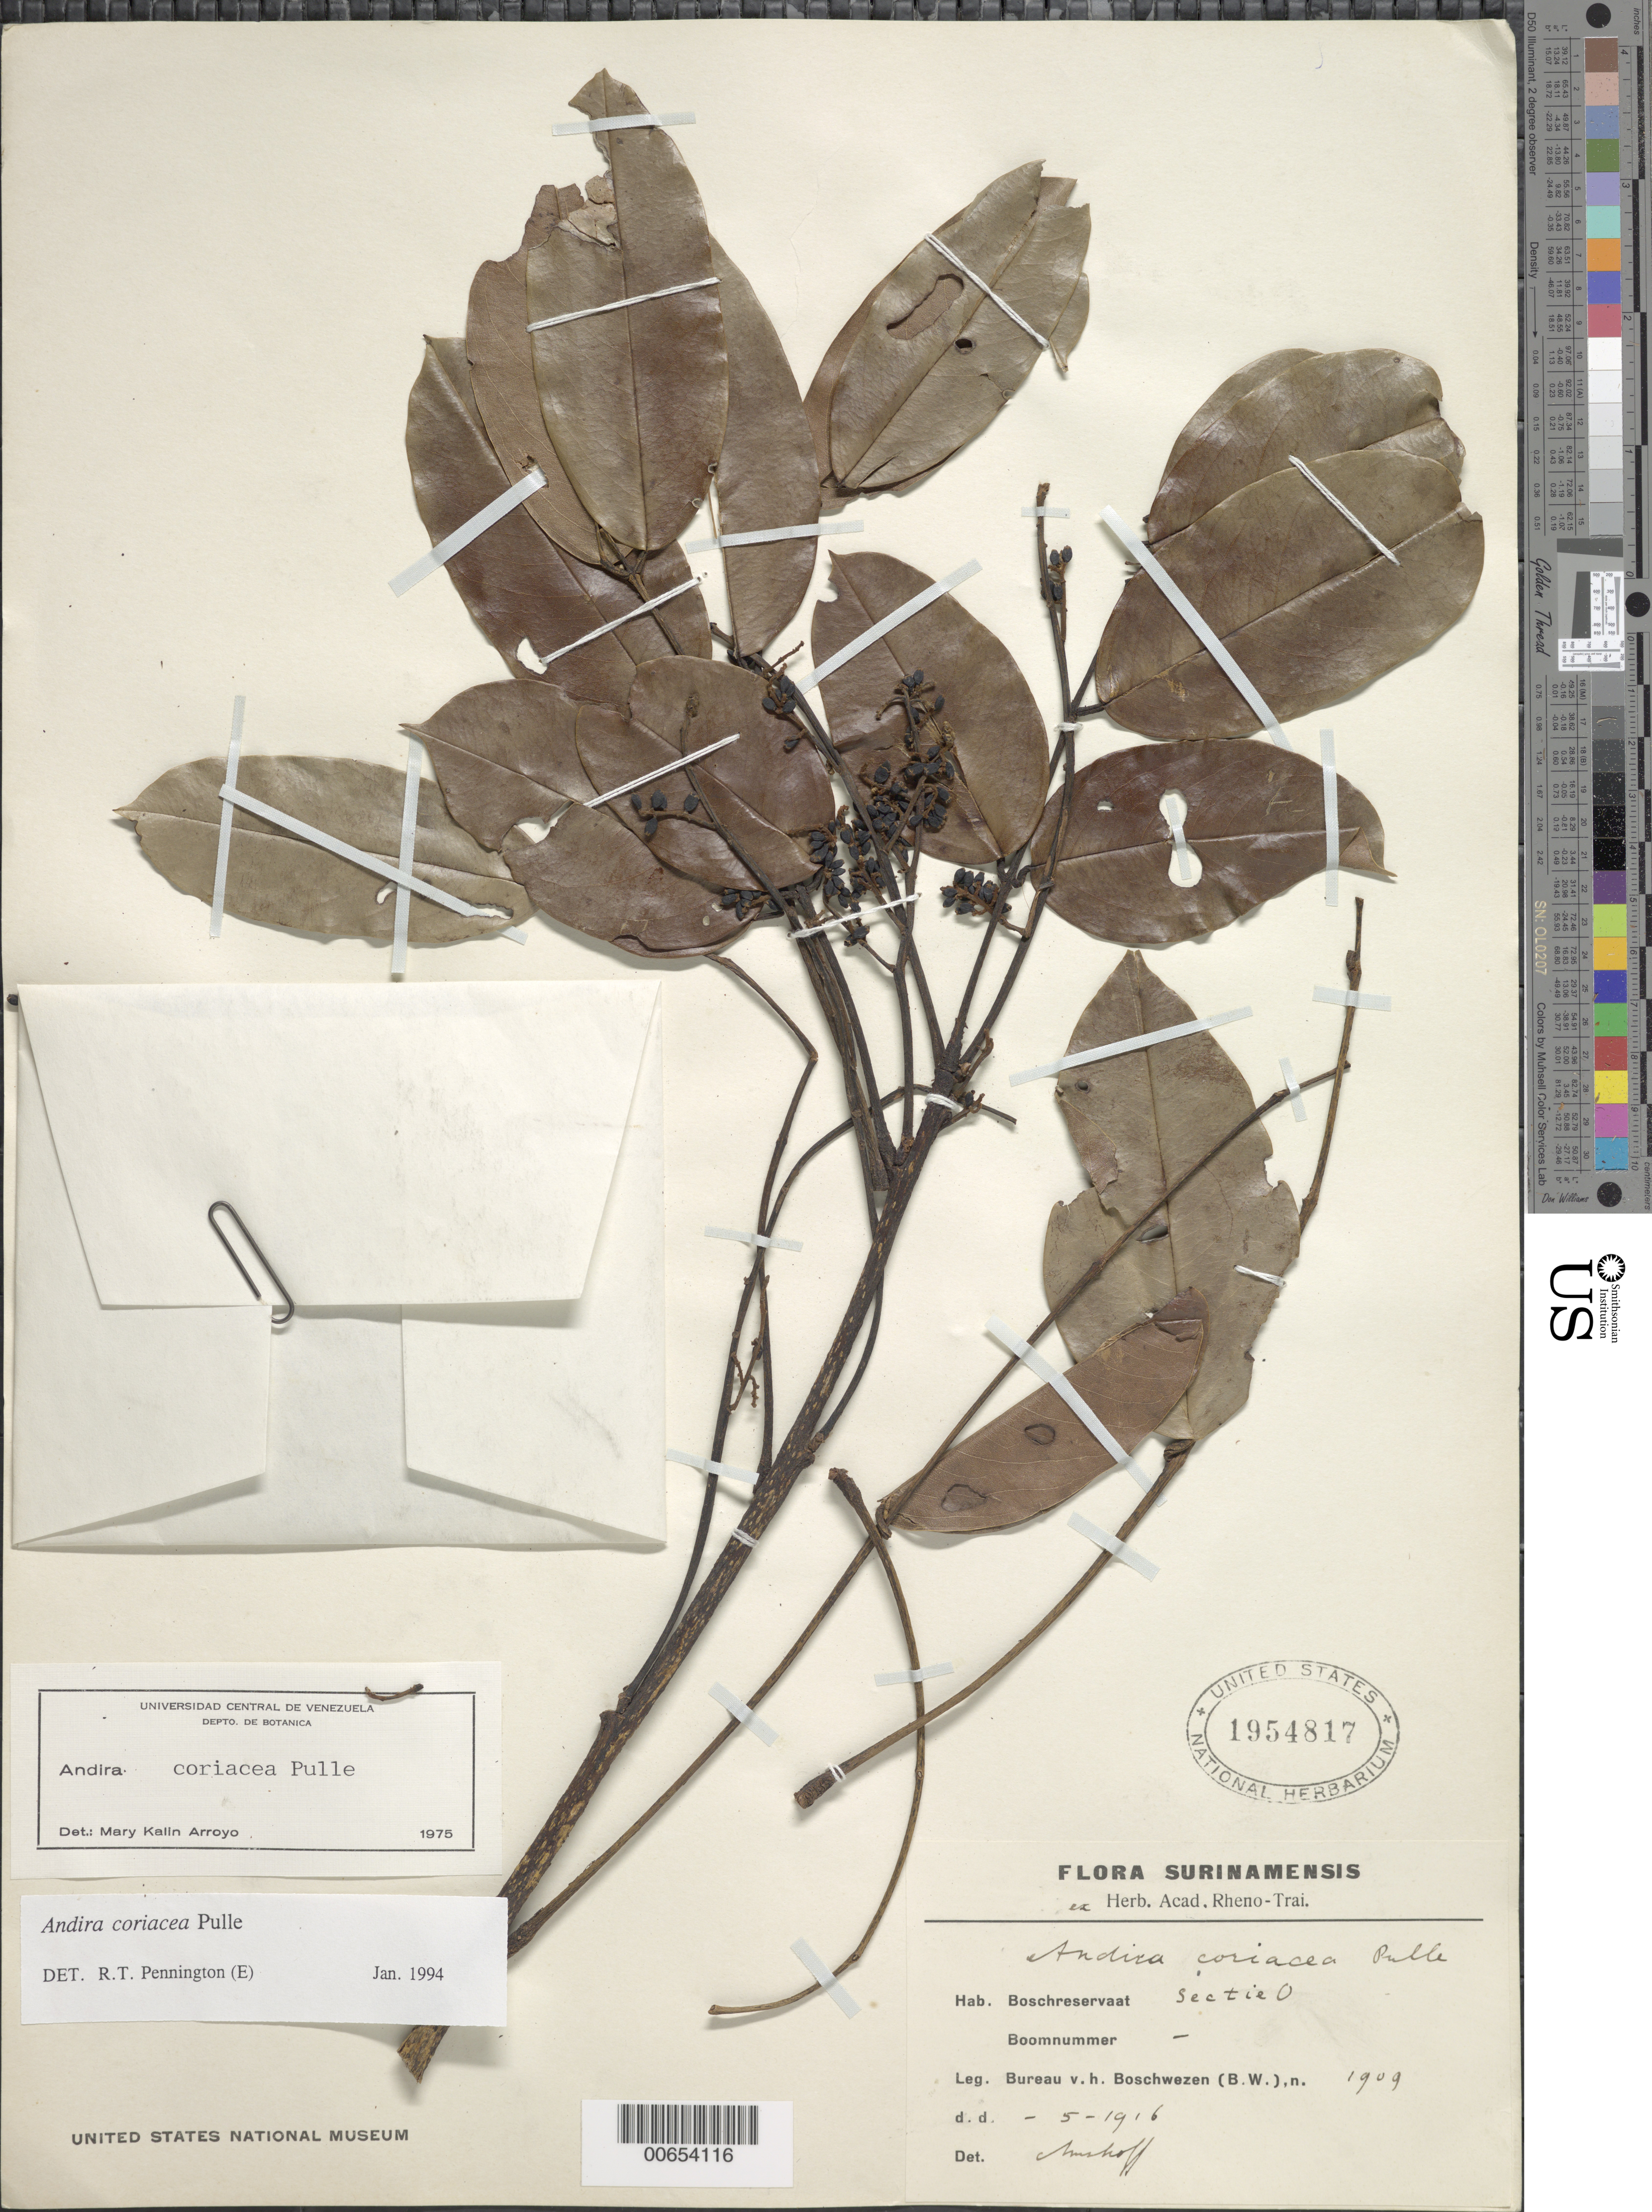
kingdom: Plantae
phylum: Tracheophyta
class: Magnoliopsida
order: Fabales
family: Fabaceae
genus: Andira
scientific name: Andira coriacea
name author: Pulle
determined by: Pennington, R. T., (E), Royal Botanic Gardens (Edinburgh) (UNITED KINGDOM)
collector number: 1909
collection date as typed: May-16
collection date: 1916-05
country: Suriname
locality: Sectie O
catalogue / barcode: US 1954817